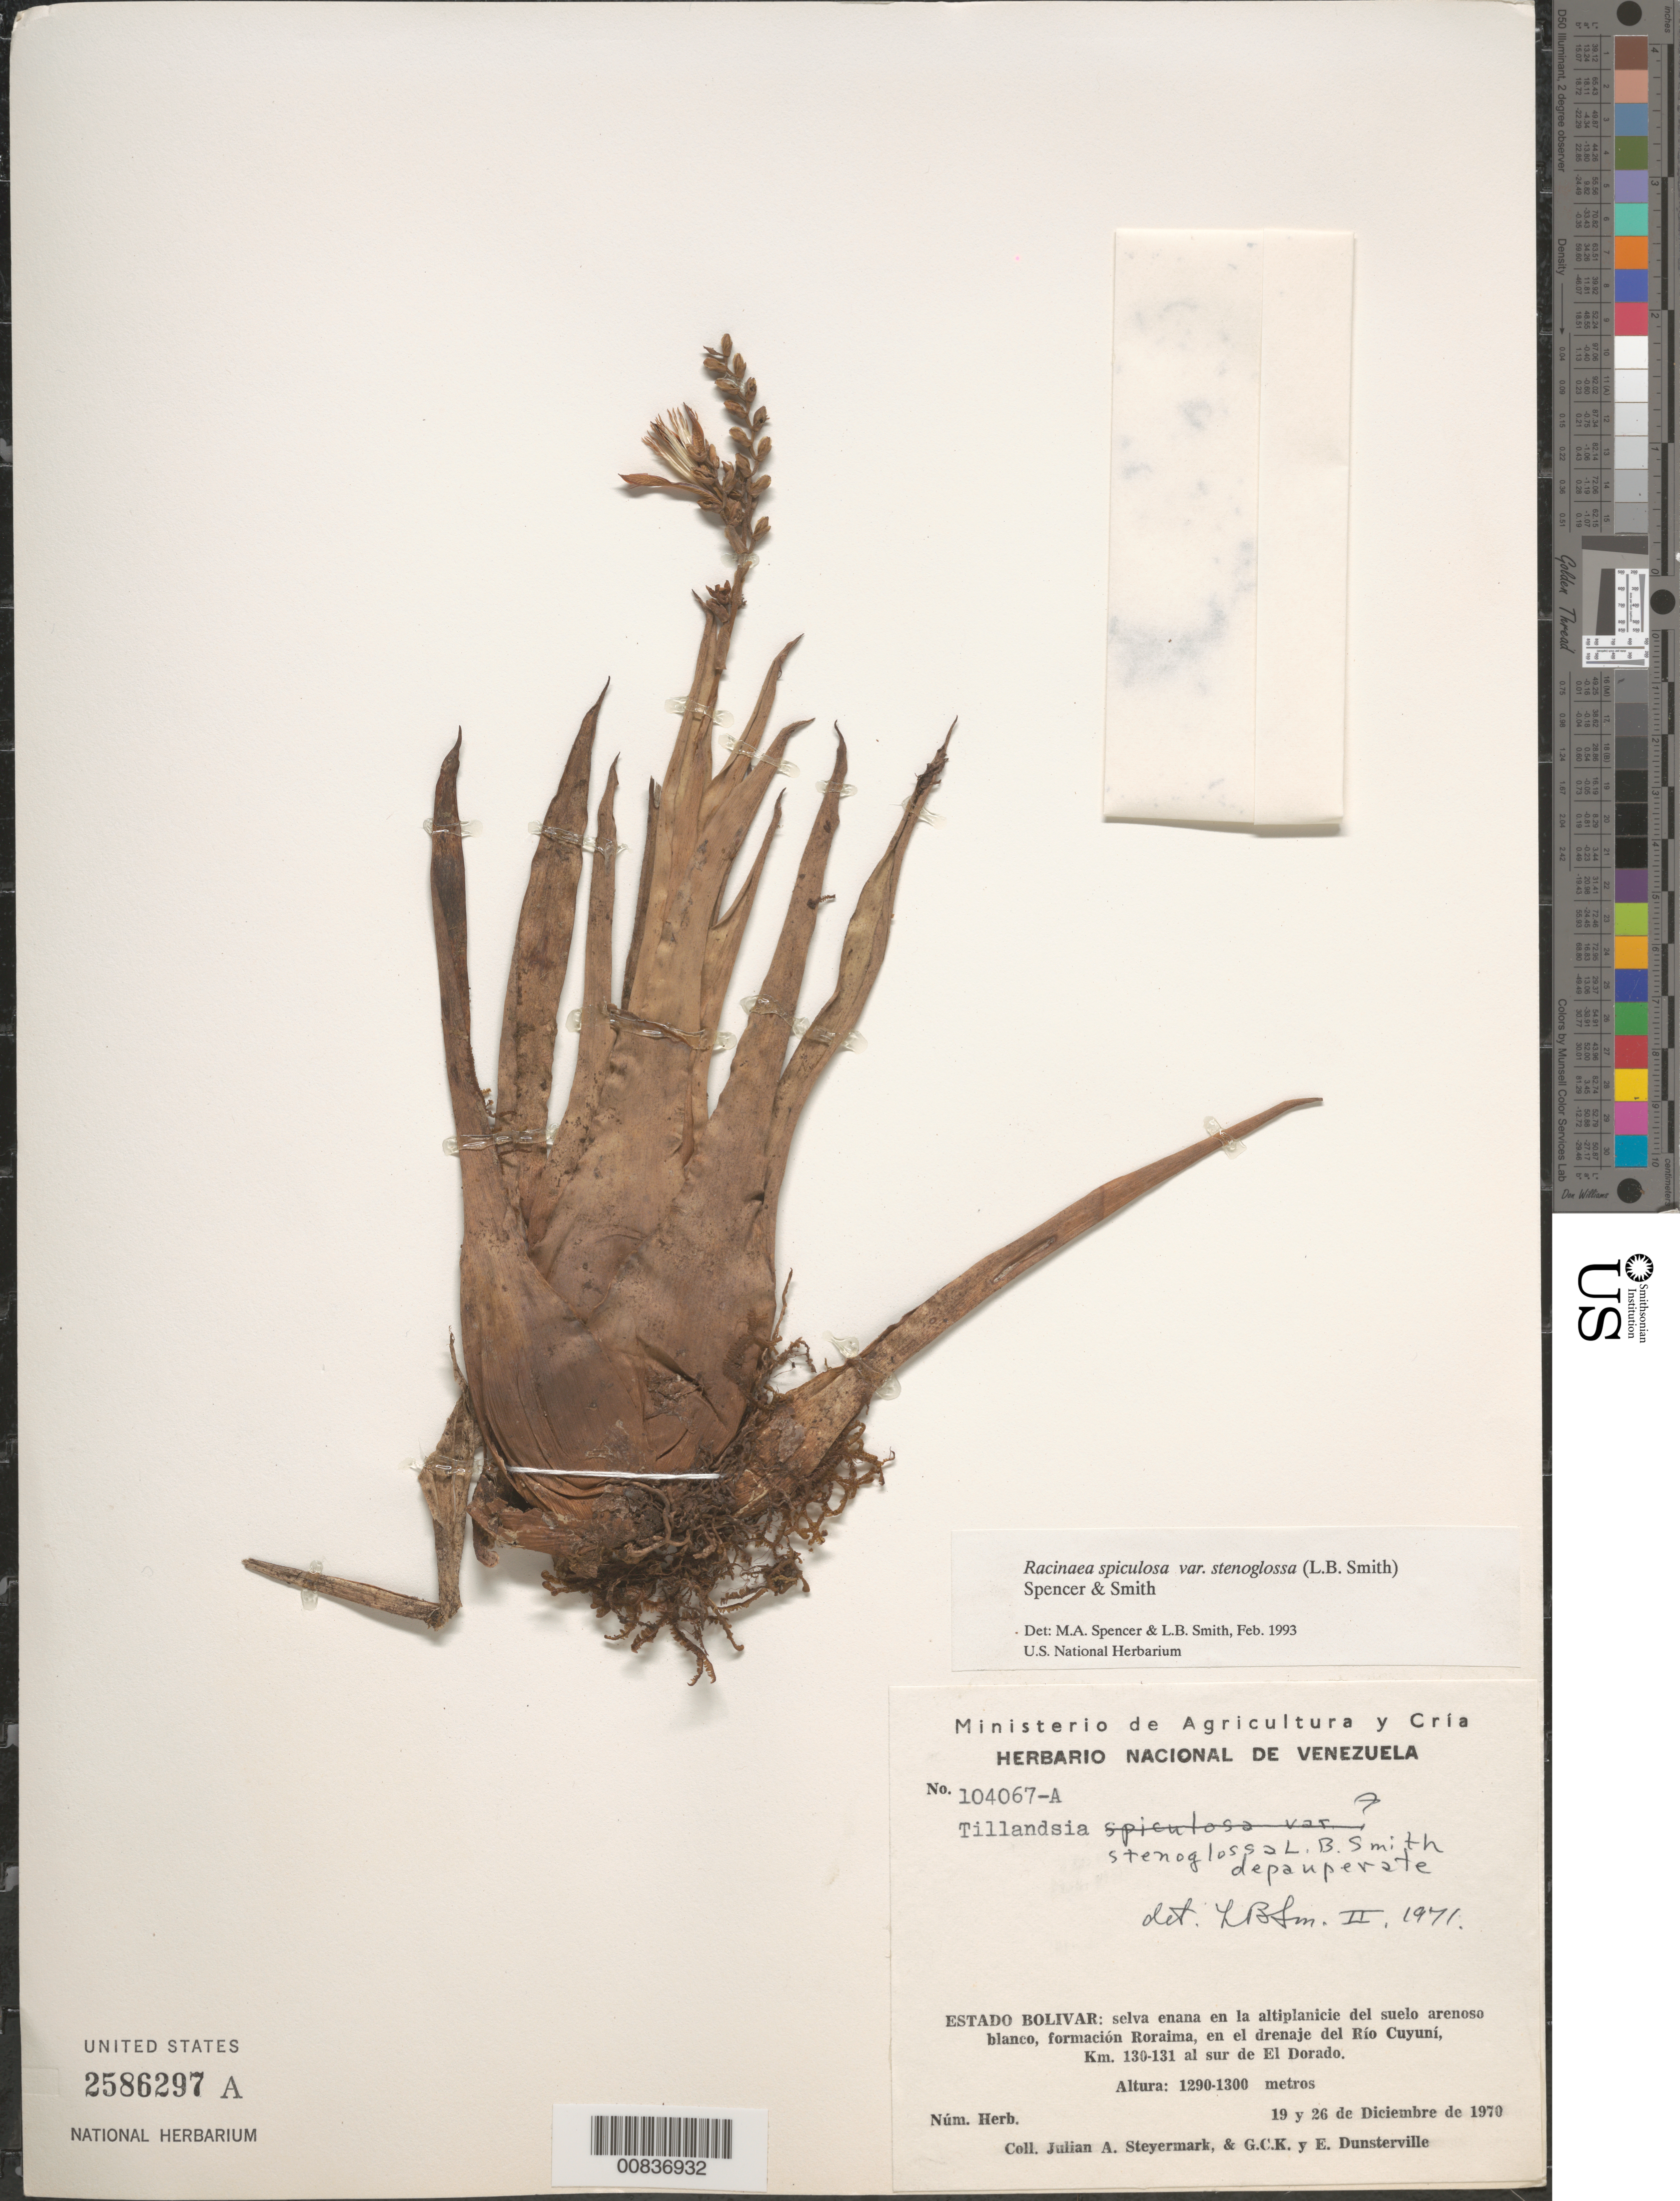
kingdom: Plantae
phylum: Tracheophyta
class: Liliopsida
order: Poales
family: Bromeliaceae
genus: Racinaea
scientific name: Racinaea spiculosa var. stenoglossa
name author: (L.B. Sm.) M.A. Spencer & L.B. Sm.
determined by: Spencer, M. A.; Smith, L. B.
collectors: J. Steyermark, G. C. K. Dunsterville & E. Dunsterville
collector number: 104067 A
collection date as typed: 19-Dec-70 to 26-Dec-70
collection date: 1970-12-19/1970-12-26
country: Venezuela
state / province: Bolívar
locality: Roraima, Río Cuyuní drainage, 130-131 km S of El Dorado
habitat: Selva enana en la altiplanicie del suelo arenoso blanco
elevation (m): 1290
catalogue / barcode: US 2586297A